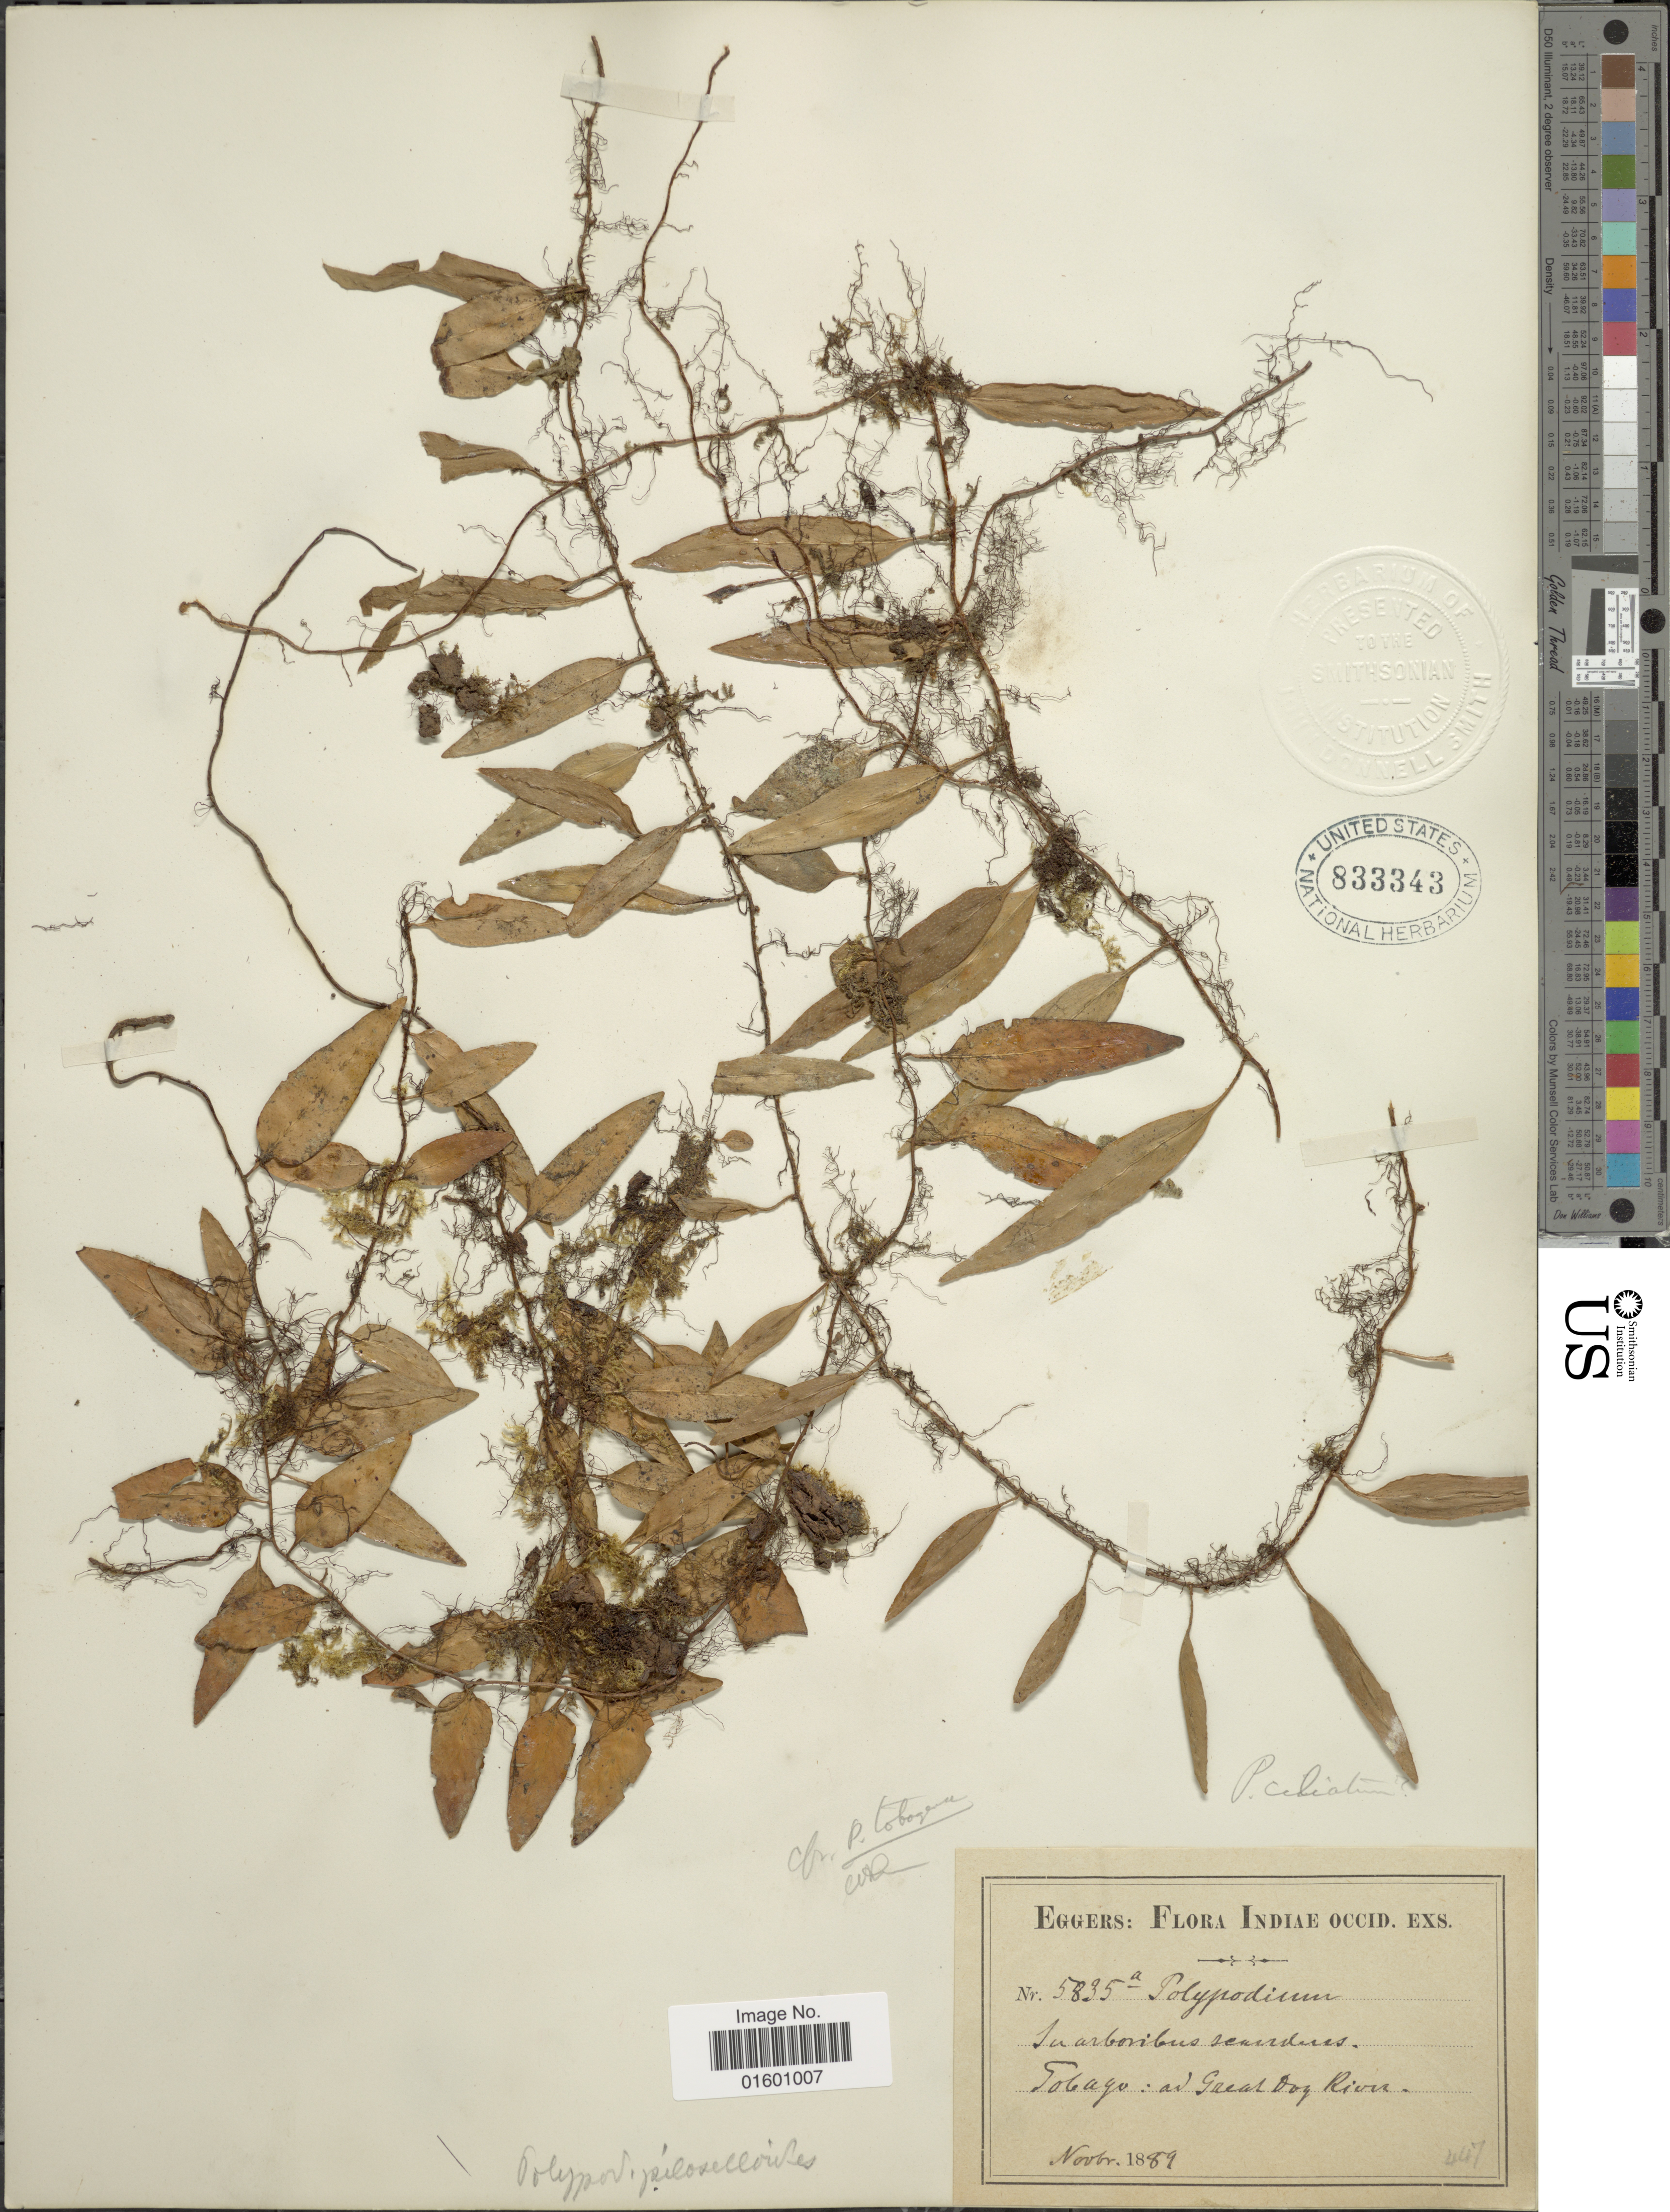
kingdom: Plantae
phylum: Tracheophyta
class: Polypodiopsida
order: Polypodiales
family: Polypodiaceae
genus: Microgramma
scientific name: Microgramma tobagensis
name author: (C. Chr.) C.D. Adams & Baksh-Com.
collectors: -. Eggers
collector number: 5835a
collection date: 1889-11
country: Trinidad and Tobago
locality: Tobago: av Great Dog River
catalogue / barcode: US 833343